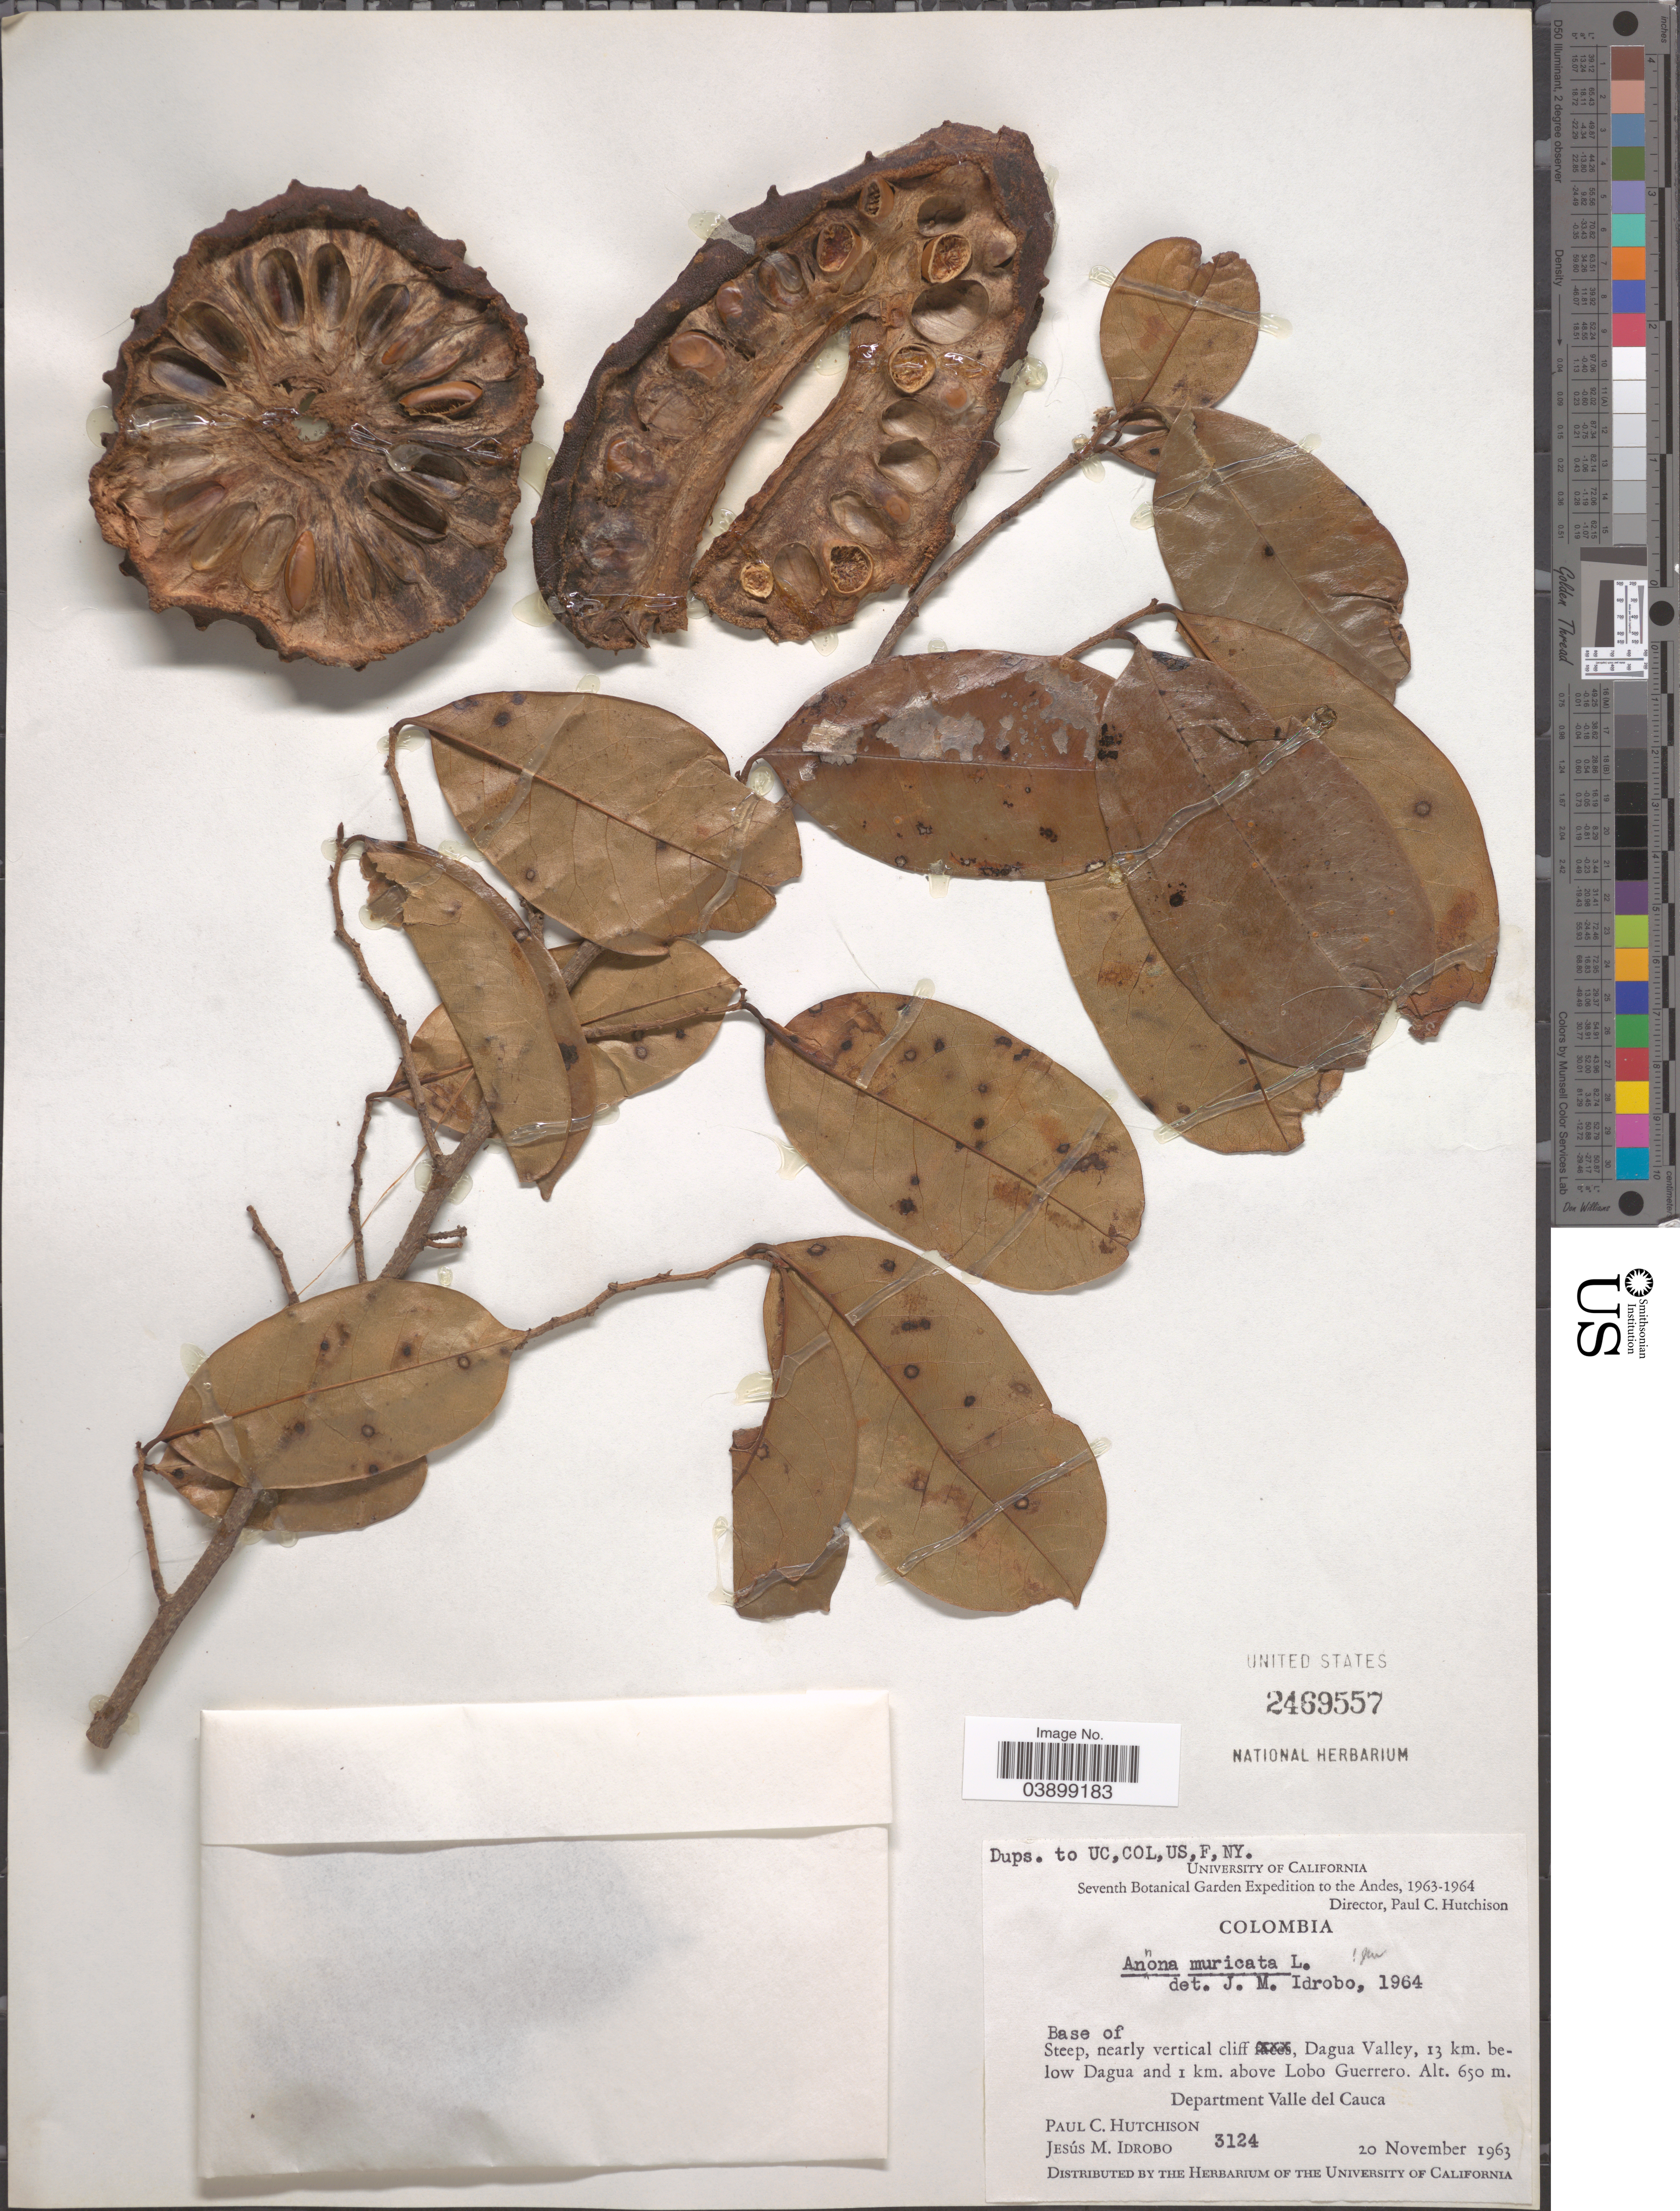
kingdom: Plantae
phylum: Tracheophyta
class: Magnoliopsida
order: Magnoliales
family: Annonaceae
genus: Annona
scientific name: Annona muricata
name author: L.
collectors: P. C. Hutchison & J. M. Idrobo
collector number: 3124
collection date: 1963-11-20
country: Colombia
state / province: Valle del Cauca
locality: The andes. Dagua Valley, 13 km. below Dagua and 1 km. above Lobo Guerrero. Department Valle del Cauca.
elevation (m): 650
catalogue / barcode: US 2469557